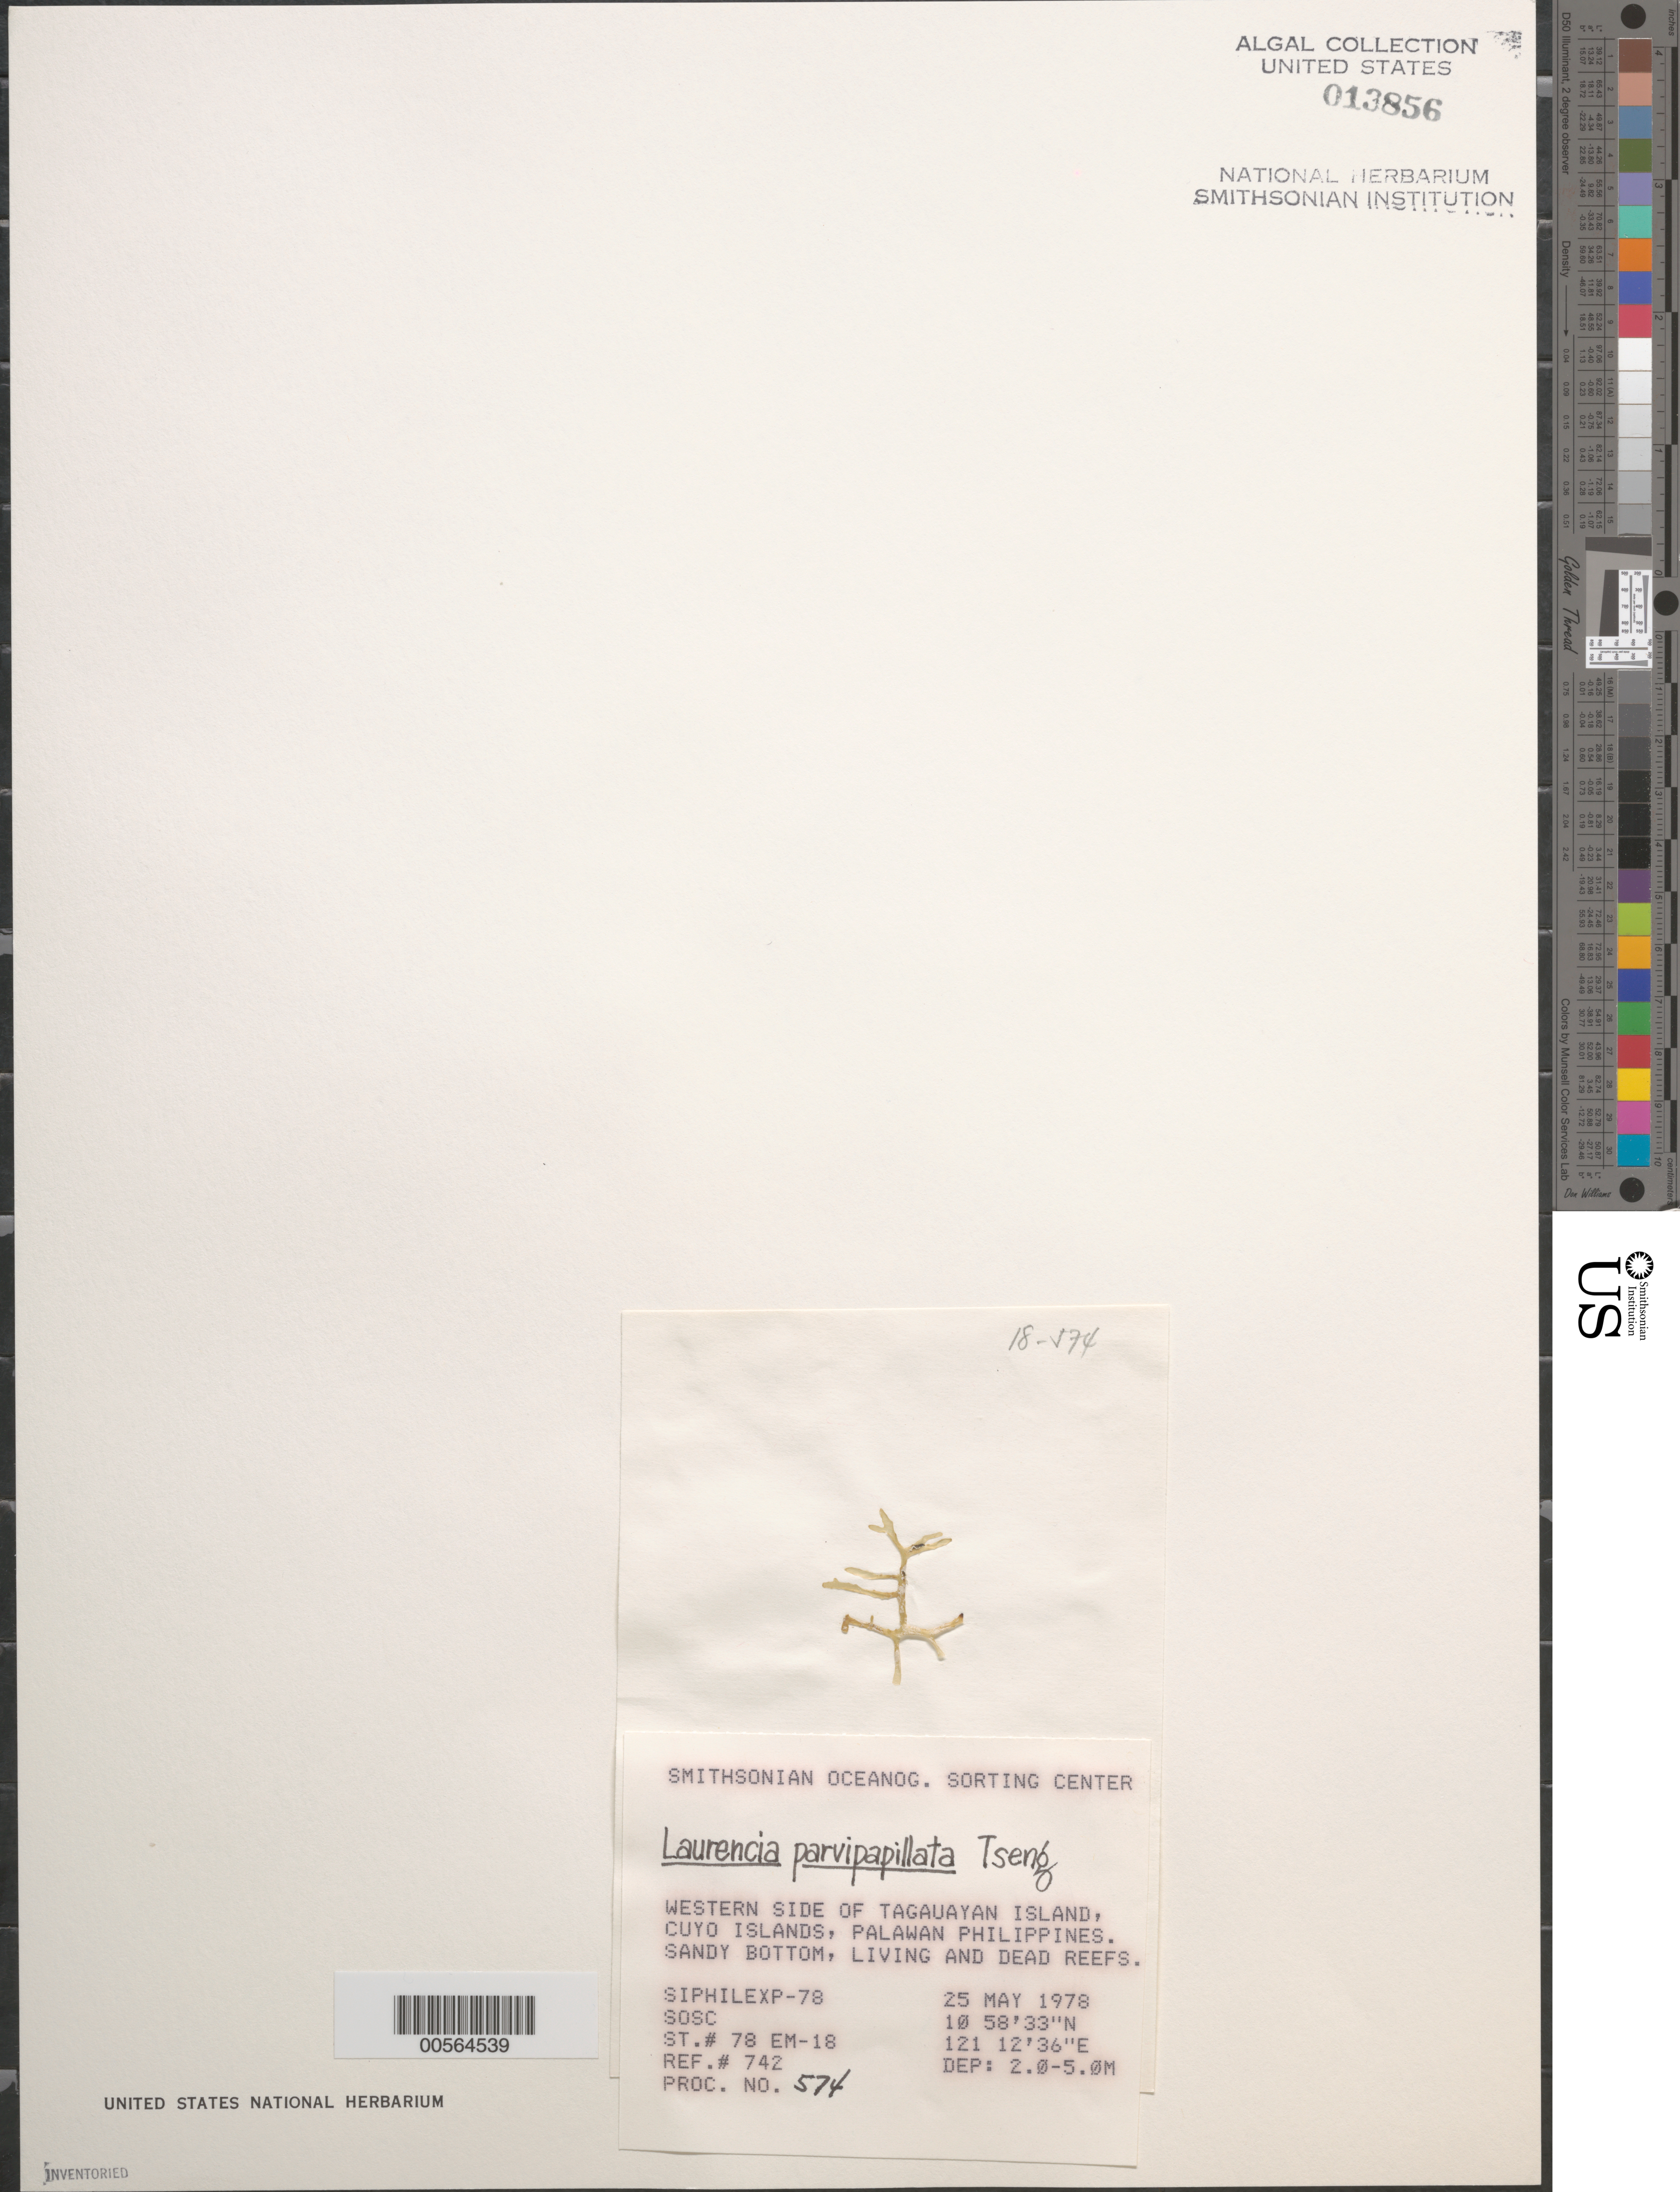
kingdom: Plantae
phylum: Rhodophyta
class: Florideophyceae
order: Ceramiales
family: Rhodomelaceae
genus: Chondrophycus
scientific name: Chondrophycus parvipapillatus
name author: (C.K. Tseng) Garbary & J.T. Harper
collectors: SOSC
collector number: Station 78 Em-18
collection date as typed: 25 May 1978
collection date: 1978-05-25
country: Philippines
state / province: Mimaropa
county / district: Palawan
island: Tagauayan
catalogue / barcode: US 13856